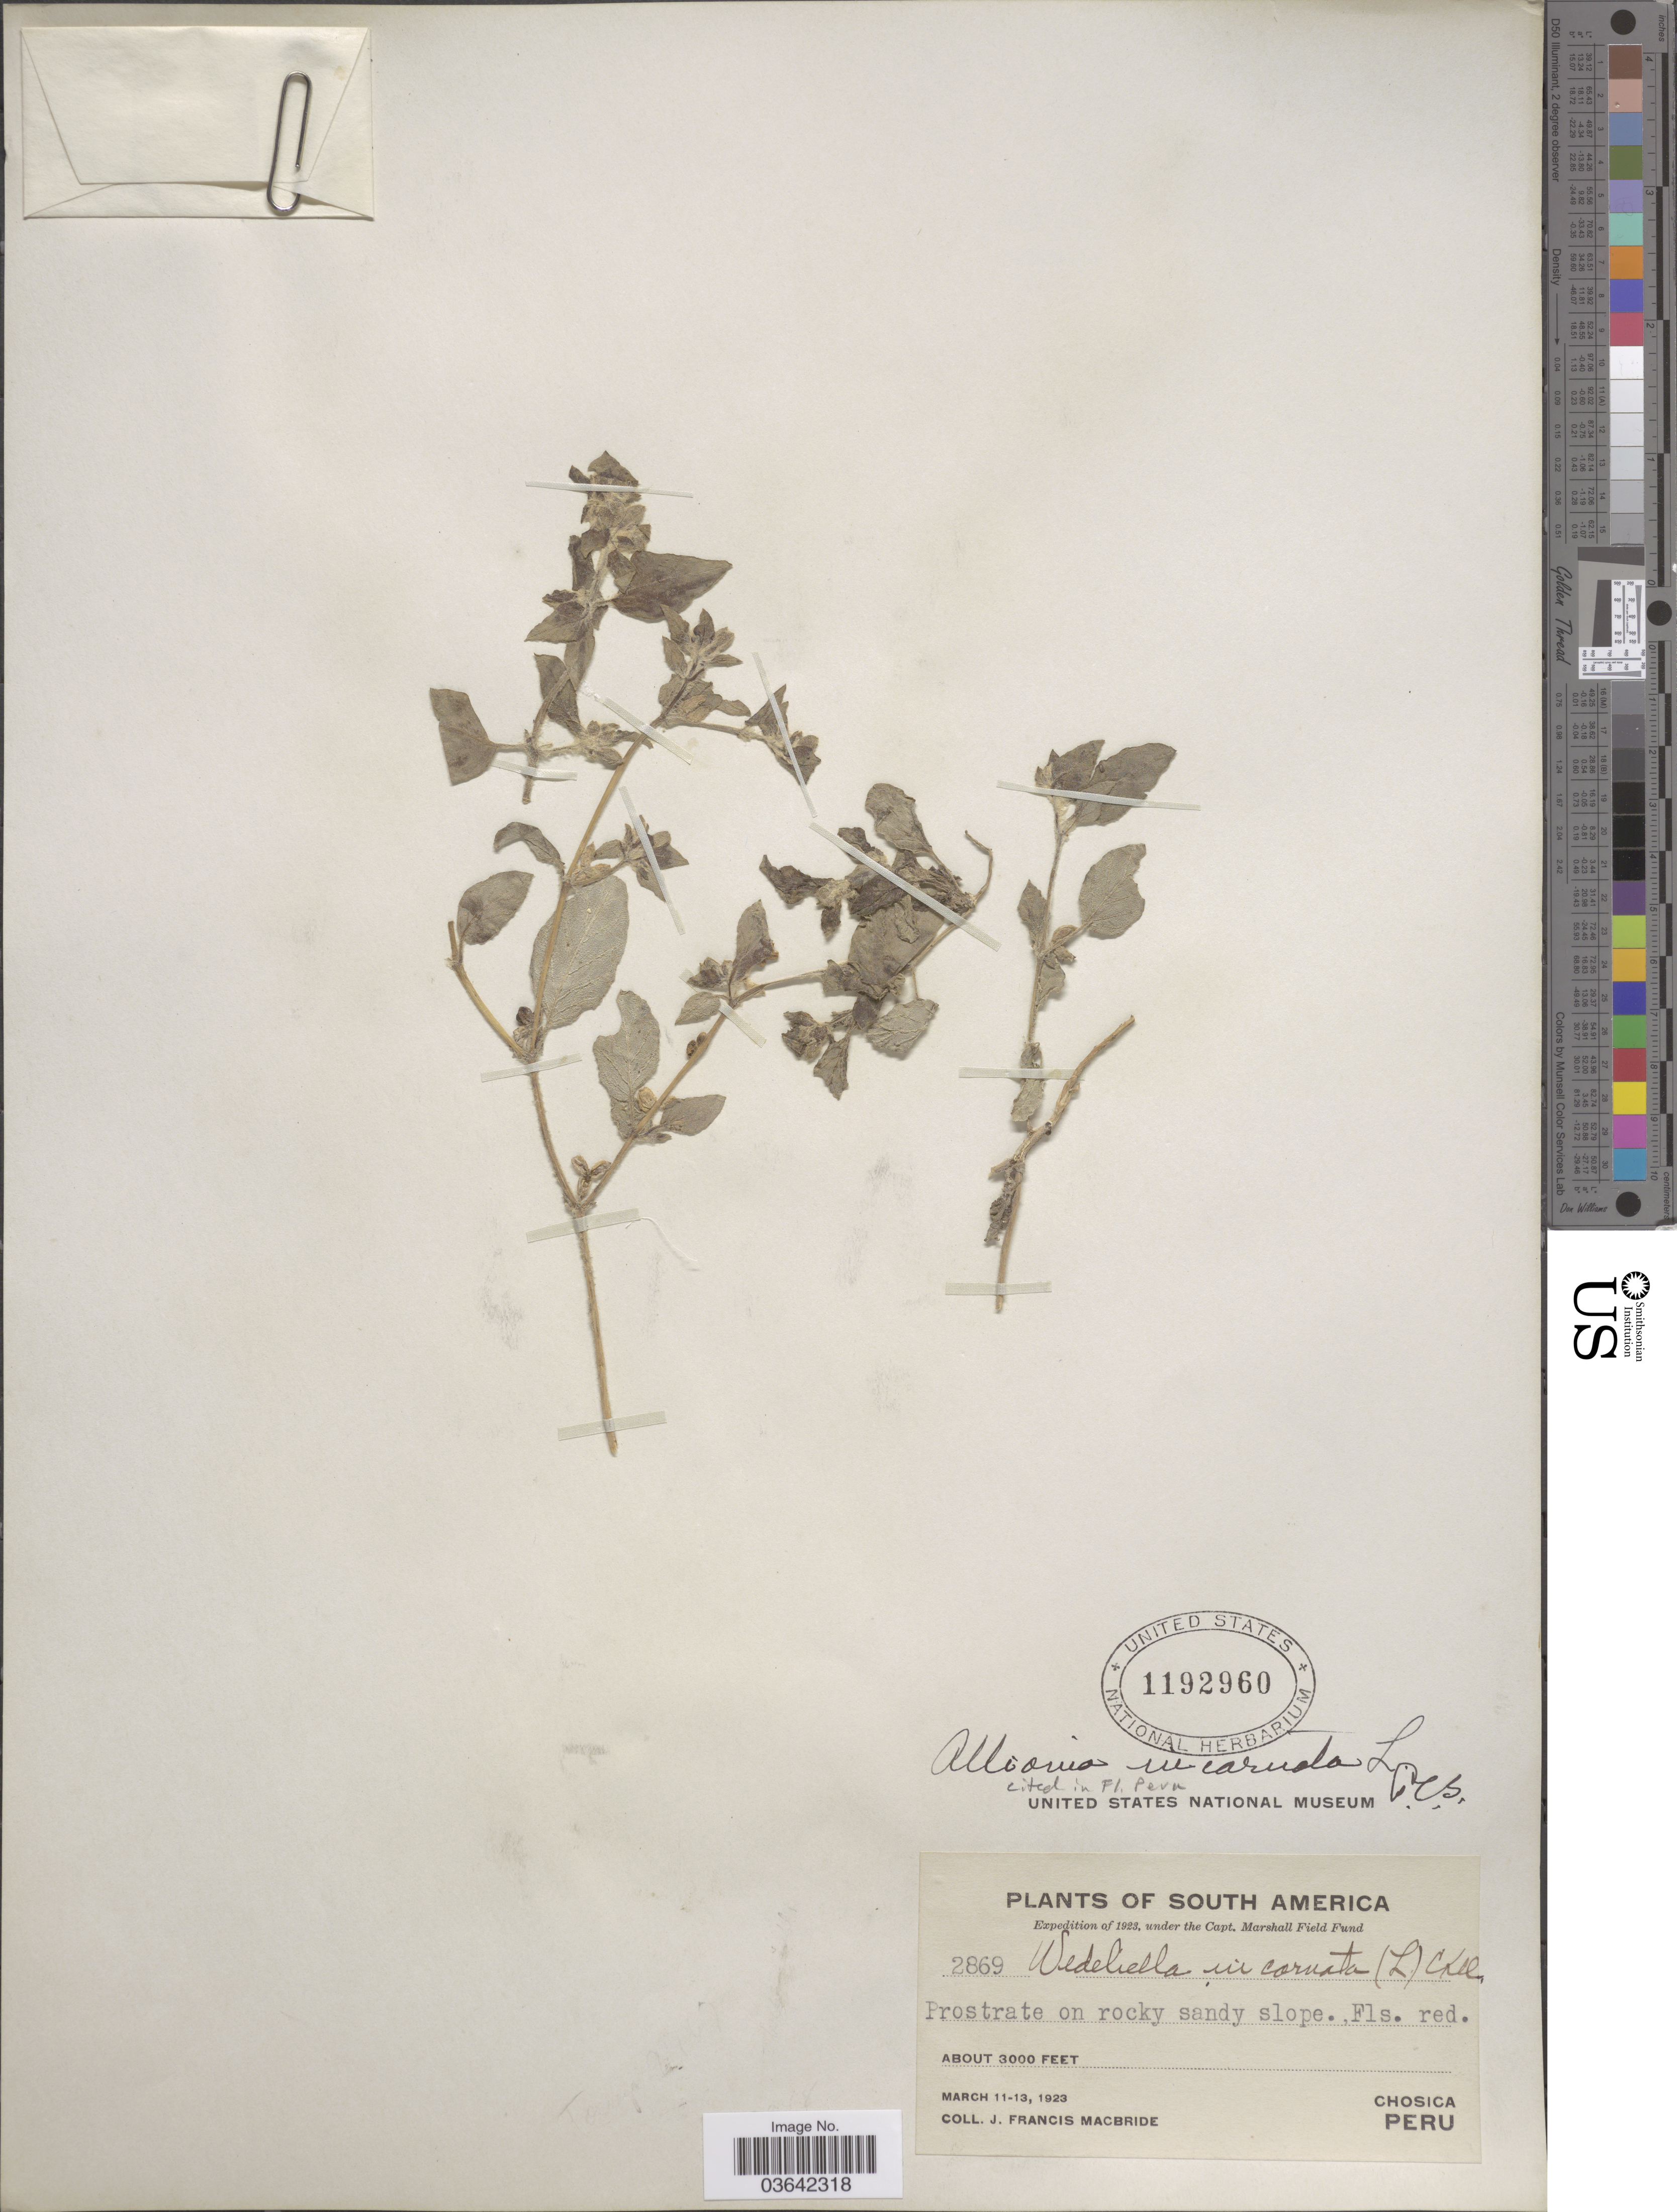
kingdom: Plantae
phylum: Tracheophyta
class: Magnoliopsida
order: Caryophyllales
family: Nyctaginaceae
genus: Allionia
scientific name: Allionia incarnata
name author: L.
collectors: J. F. Macbride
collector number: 2869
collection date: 1923-03-11/1923-03-13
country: Peru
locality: Prostrate on rocky sandy slope. Chosica.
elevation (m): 914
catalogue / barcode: US 1192960